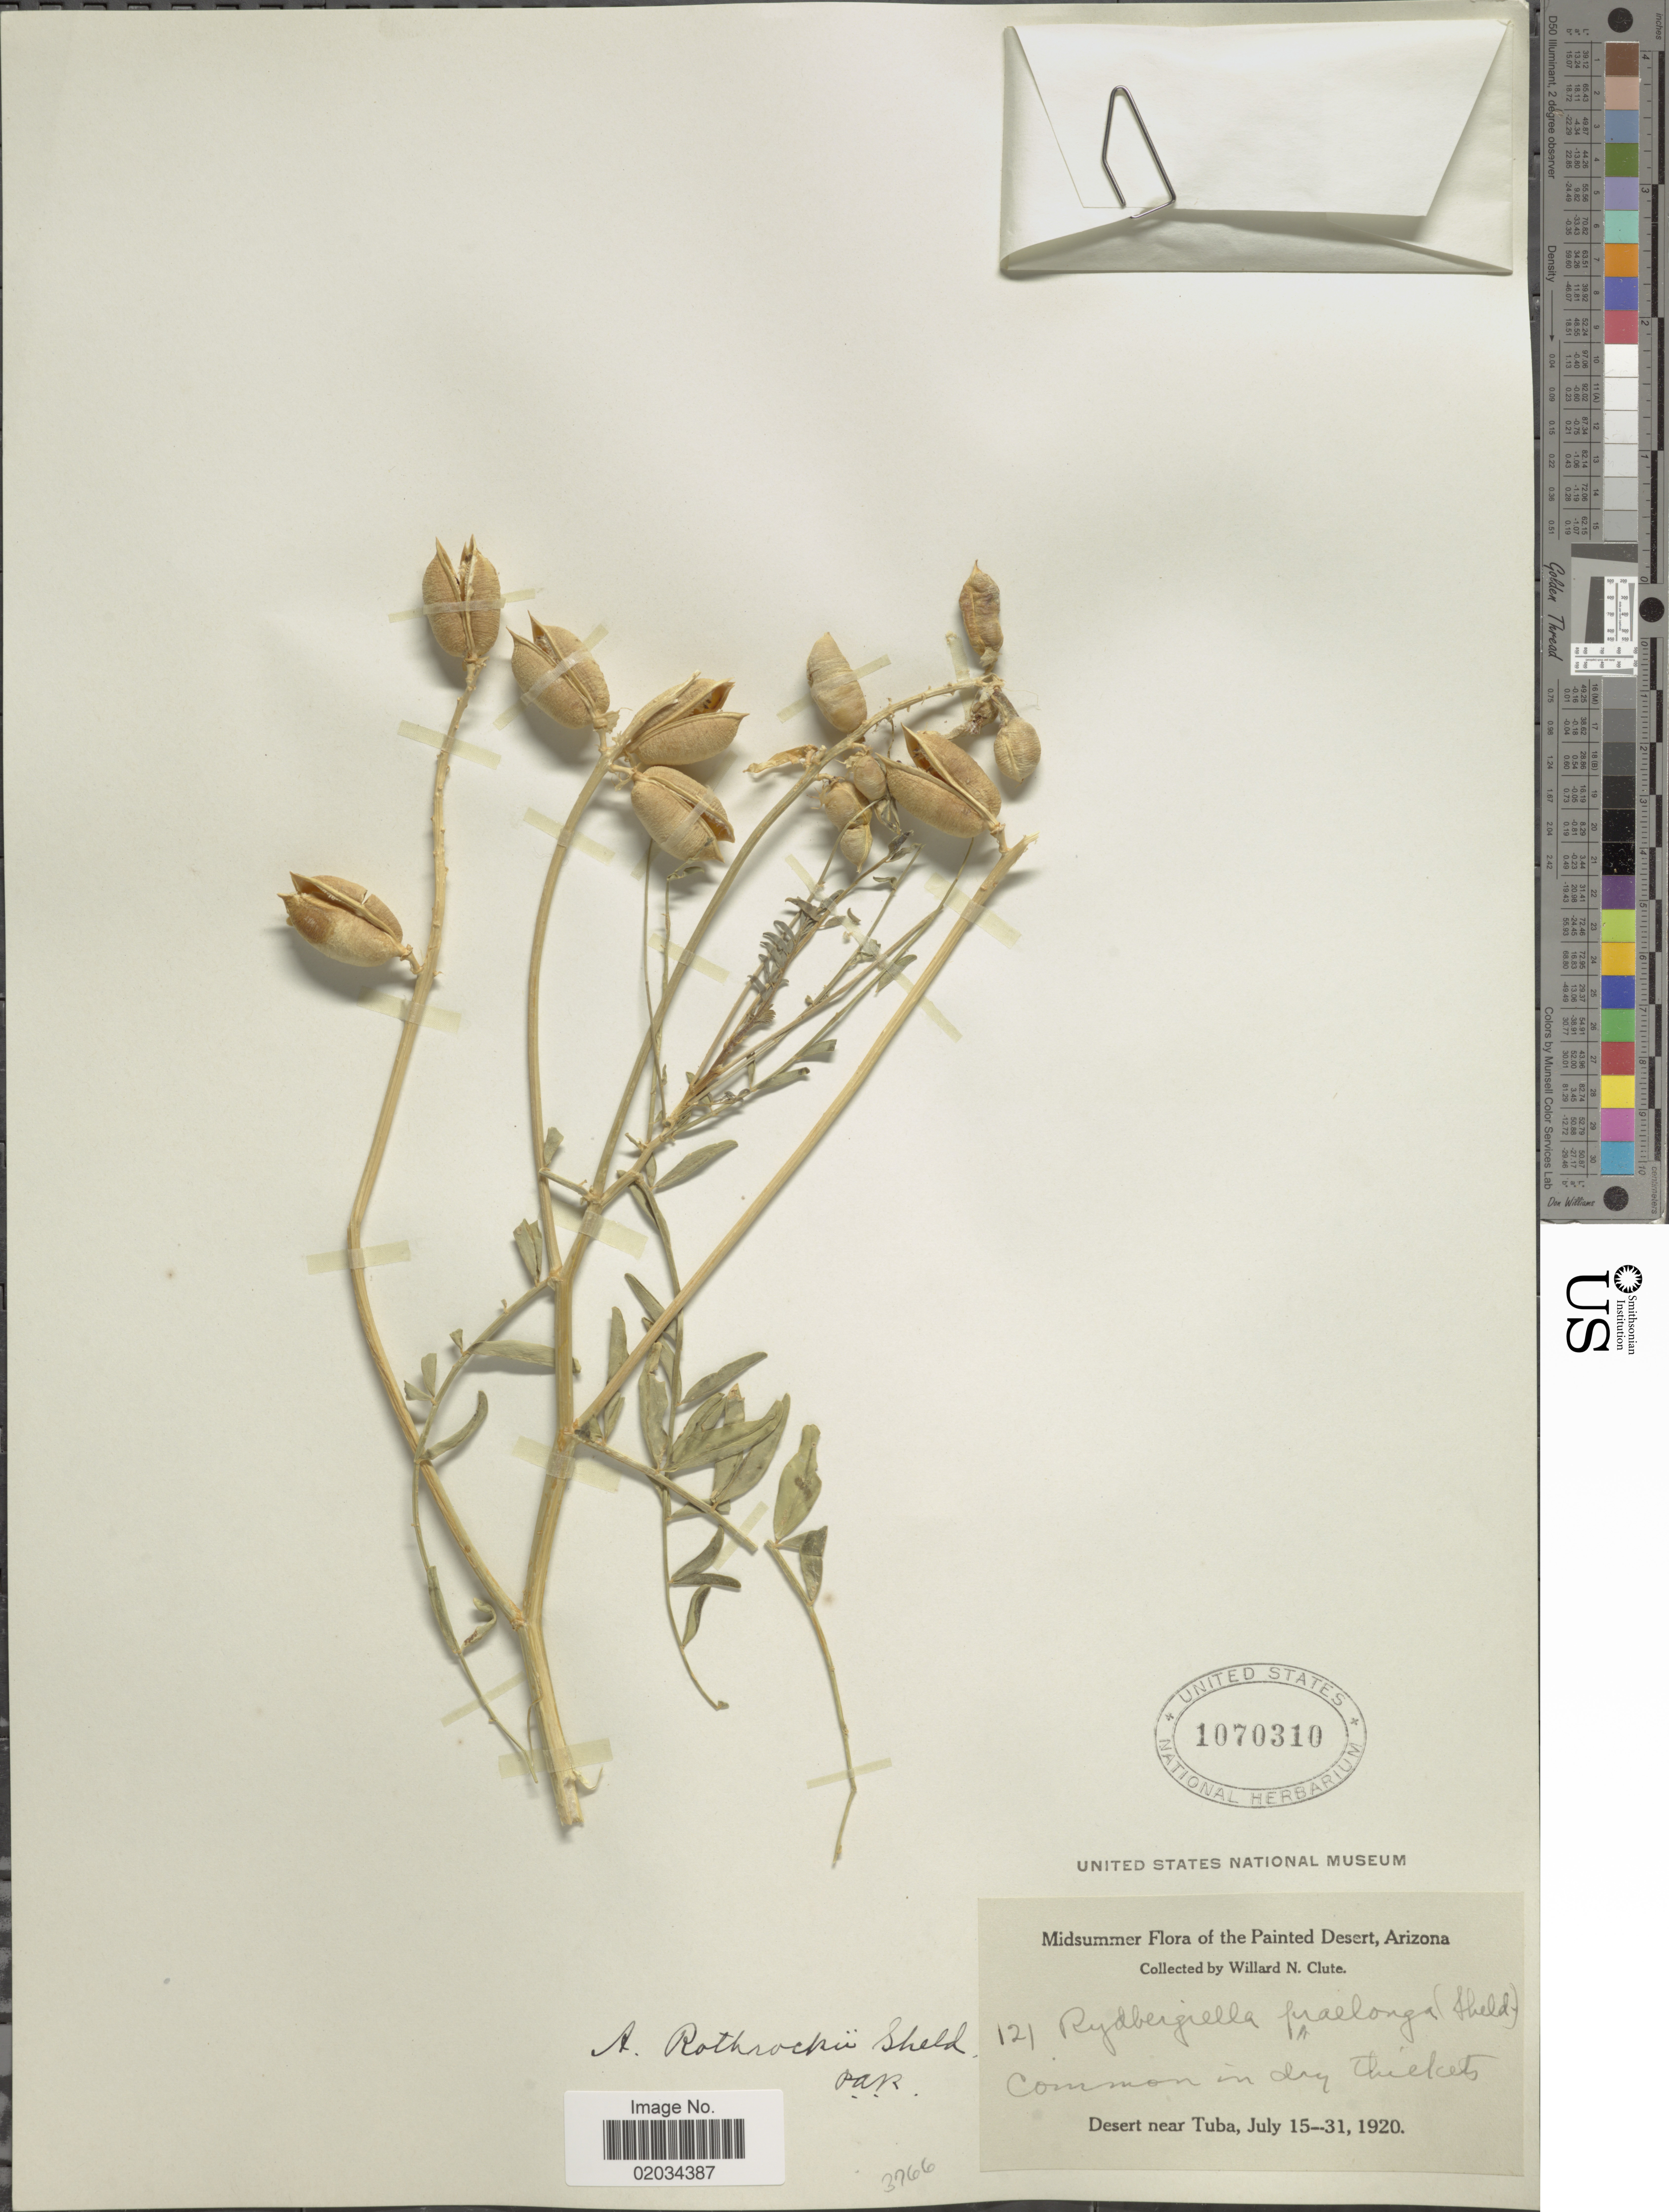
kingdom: Plantae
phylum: Tracheophyta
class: Magnoliopsida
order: Fabales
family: Fabaceae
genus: Astragalus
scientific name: Astragalus rothrockii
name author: E. Sheld.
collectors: W. N. Clute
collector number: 121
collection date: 1920-07-15/1920-07-31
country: United States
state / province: Arizona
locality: Painted Desert, desert near Tuba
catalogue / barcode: US 1070310